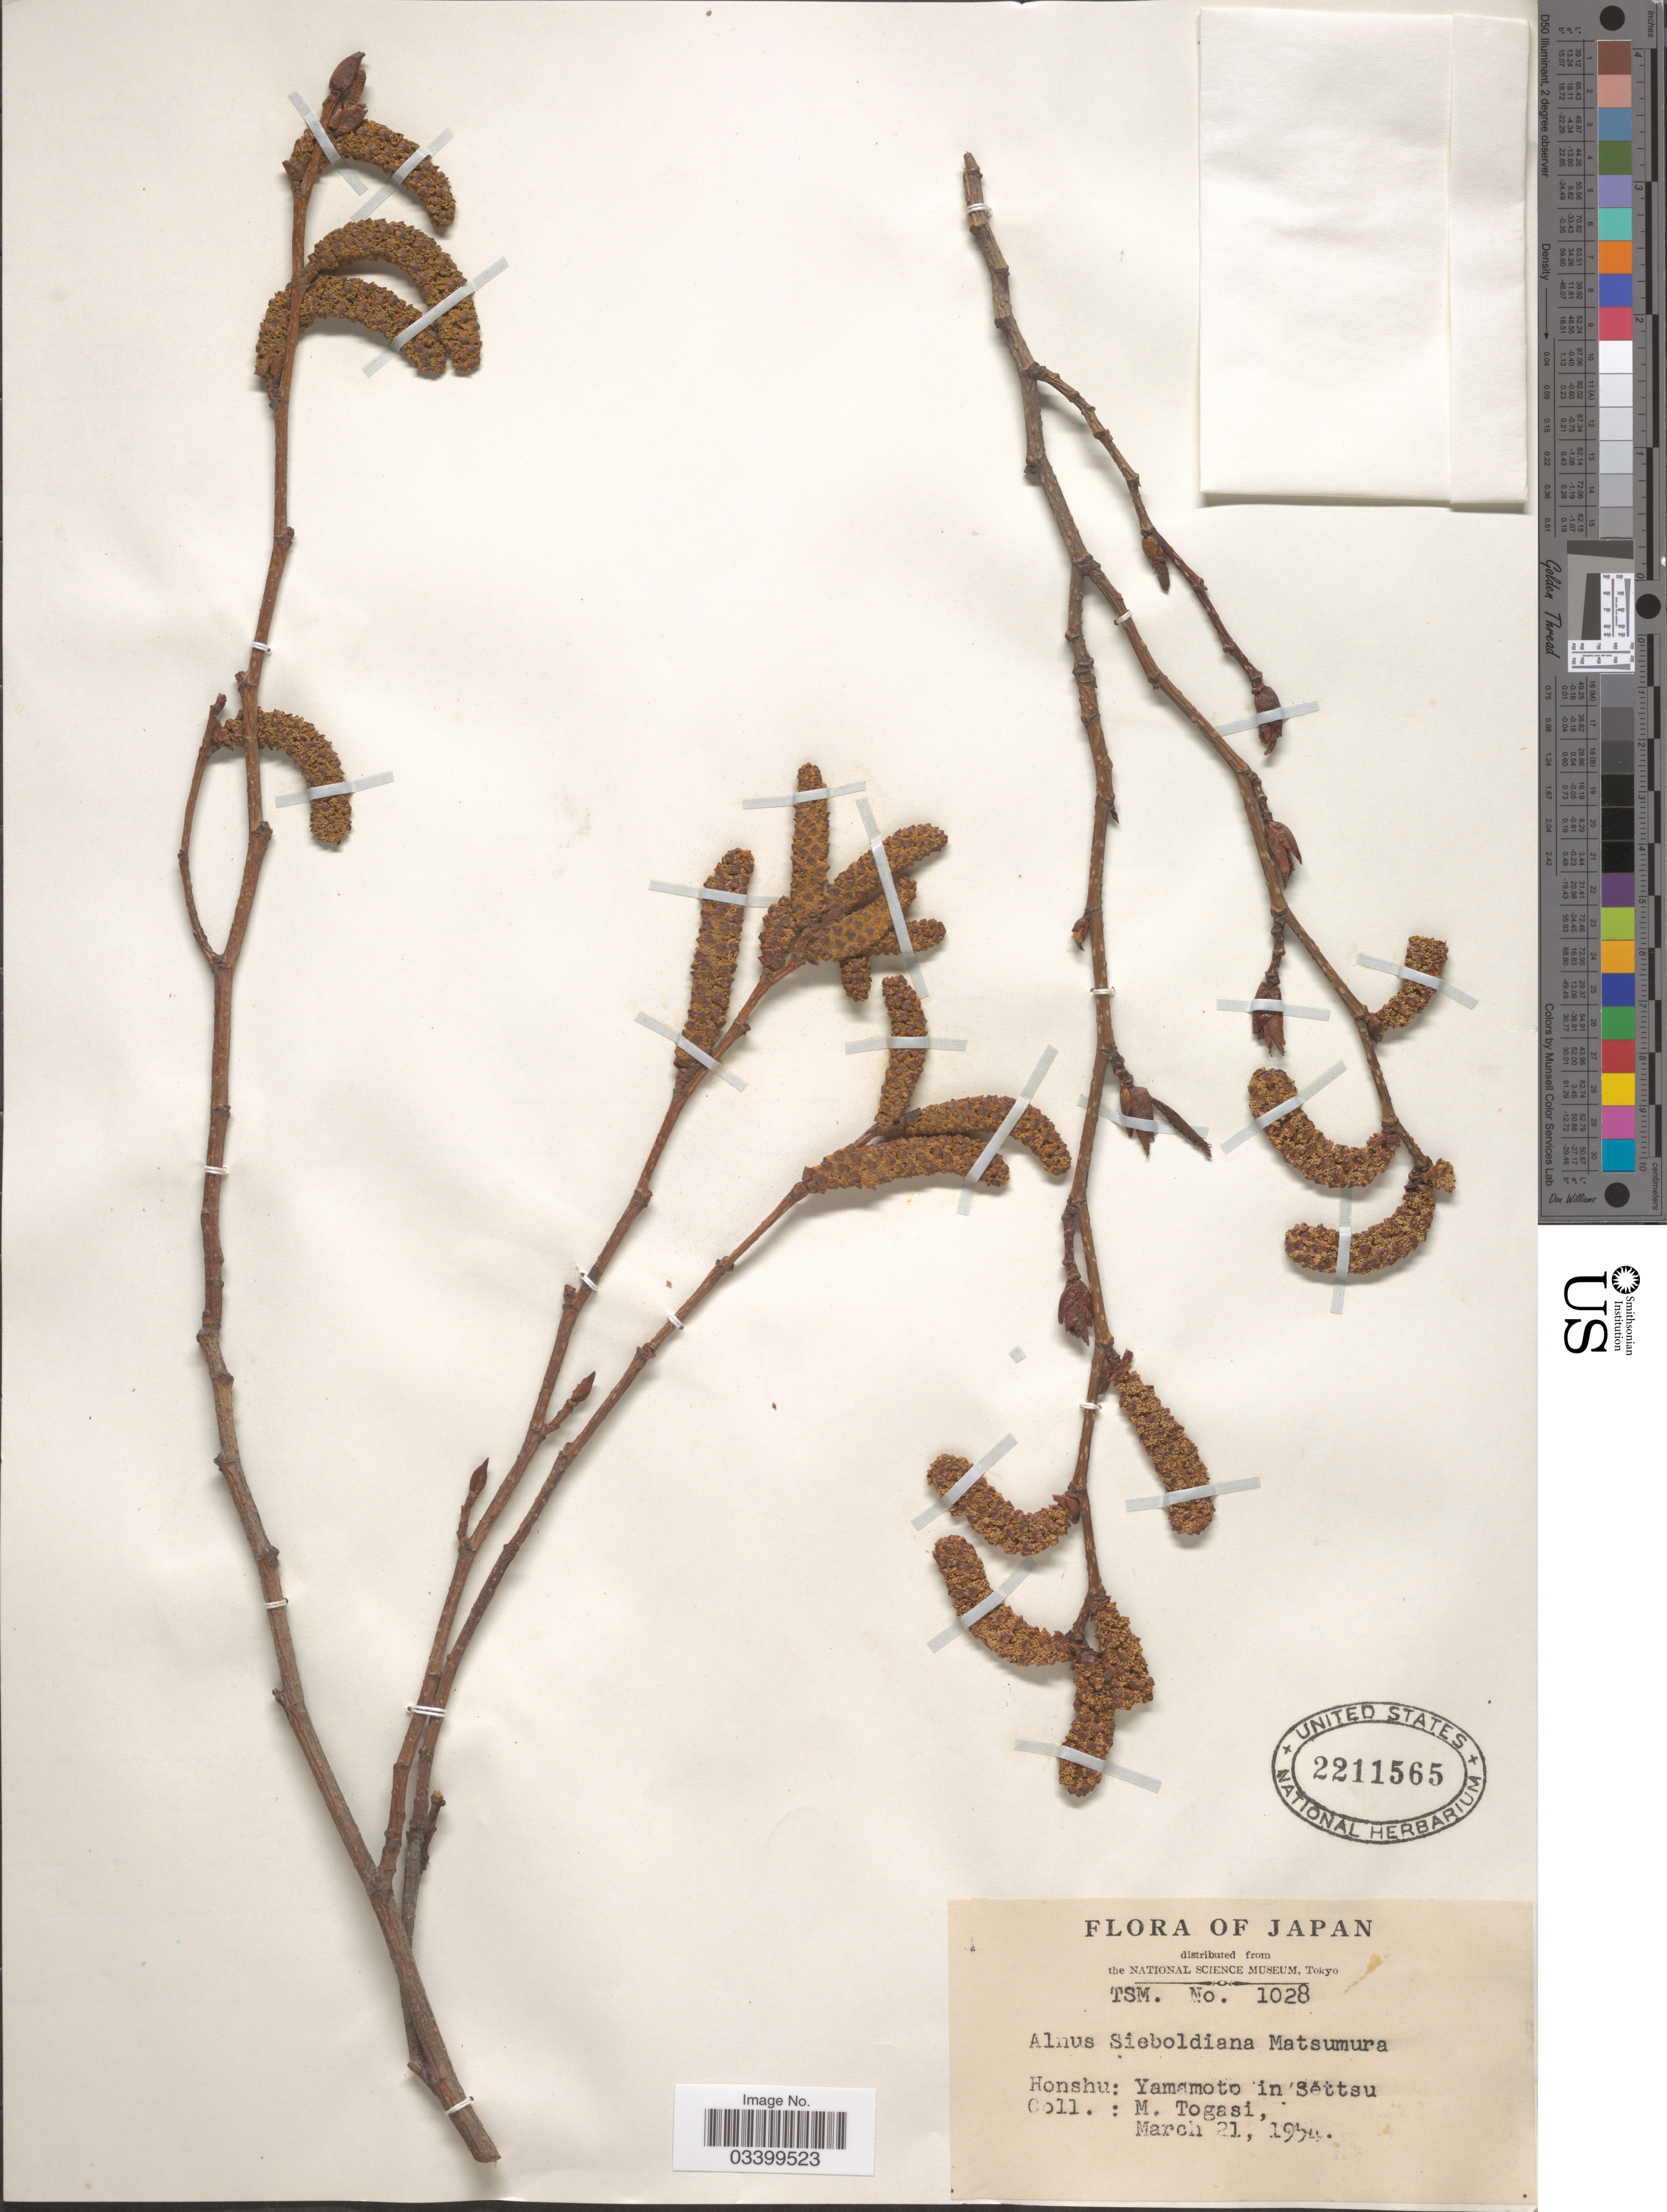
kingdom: Plantae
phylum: Tracheophyta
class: Magnoliopsida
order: Fagales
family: Betulaceae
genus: Alnus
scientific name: Alnus sieboldiana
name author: Matsum.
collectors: M. Togasi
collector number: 1028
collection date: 1954-03-21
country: Japan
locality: Honshu: Yamamoto in Settsu.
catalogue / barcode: US 2211565